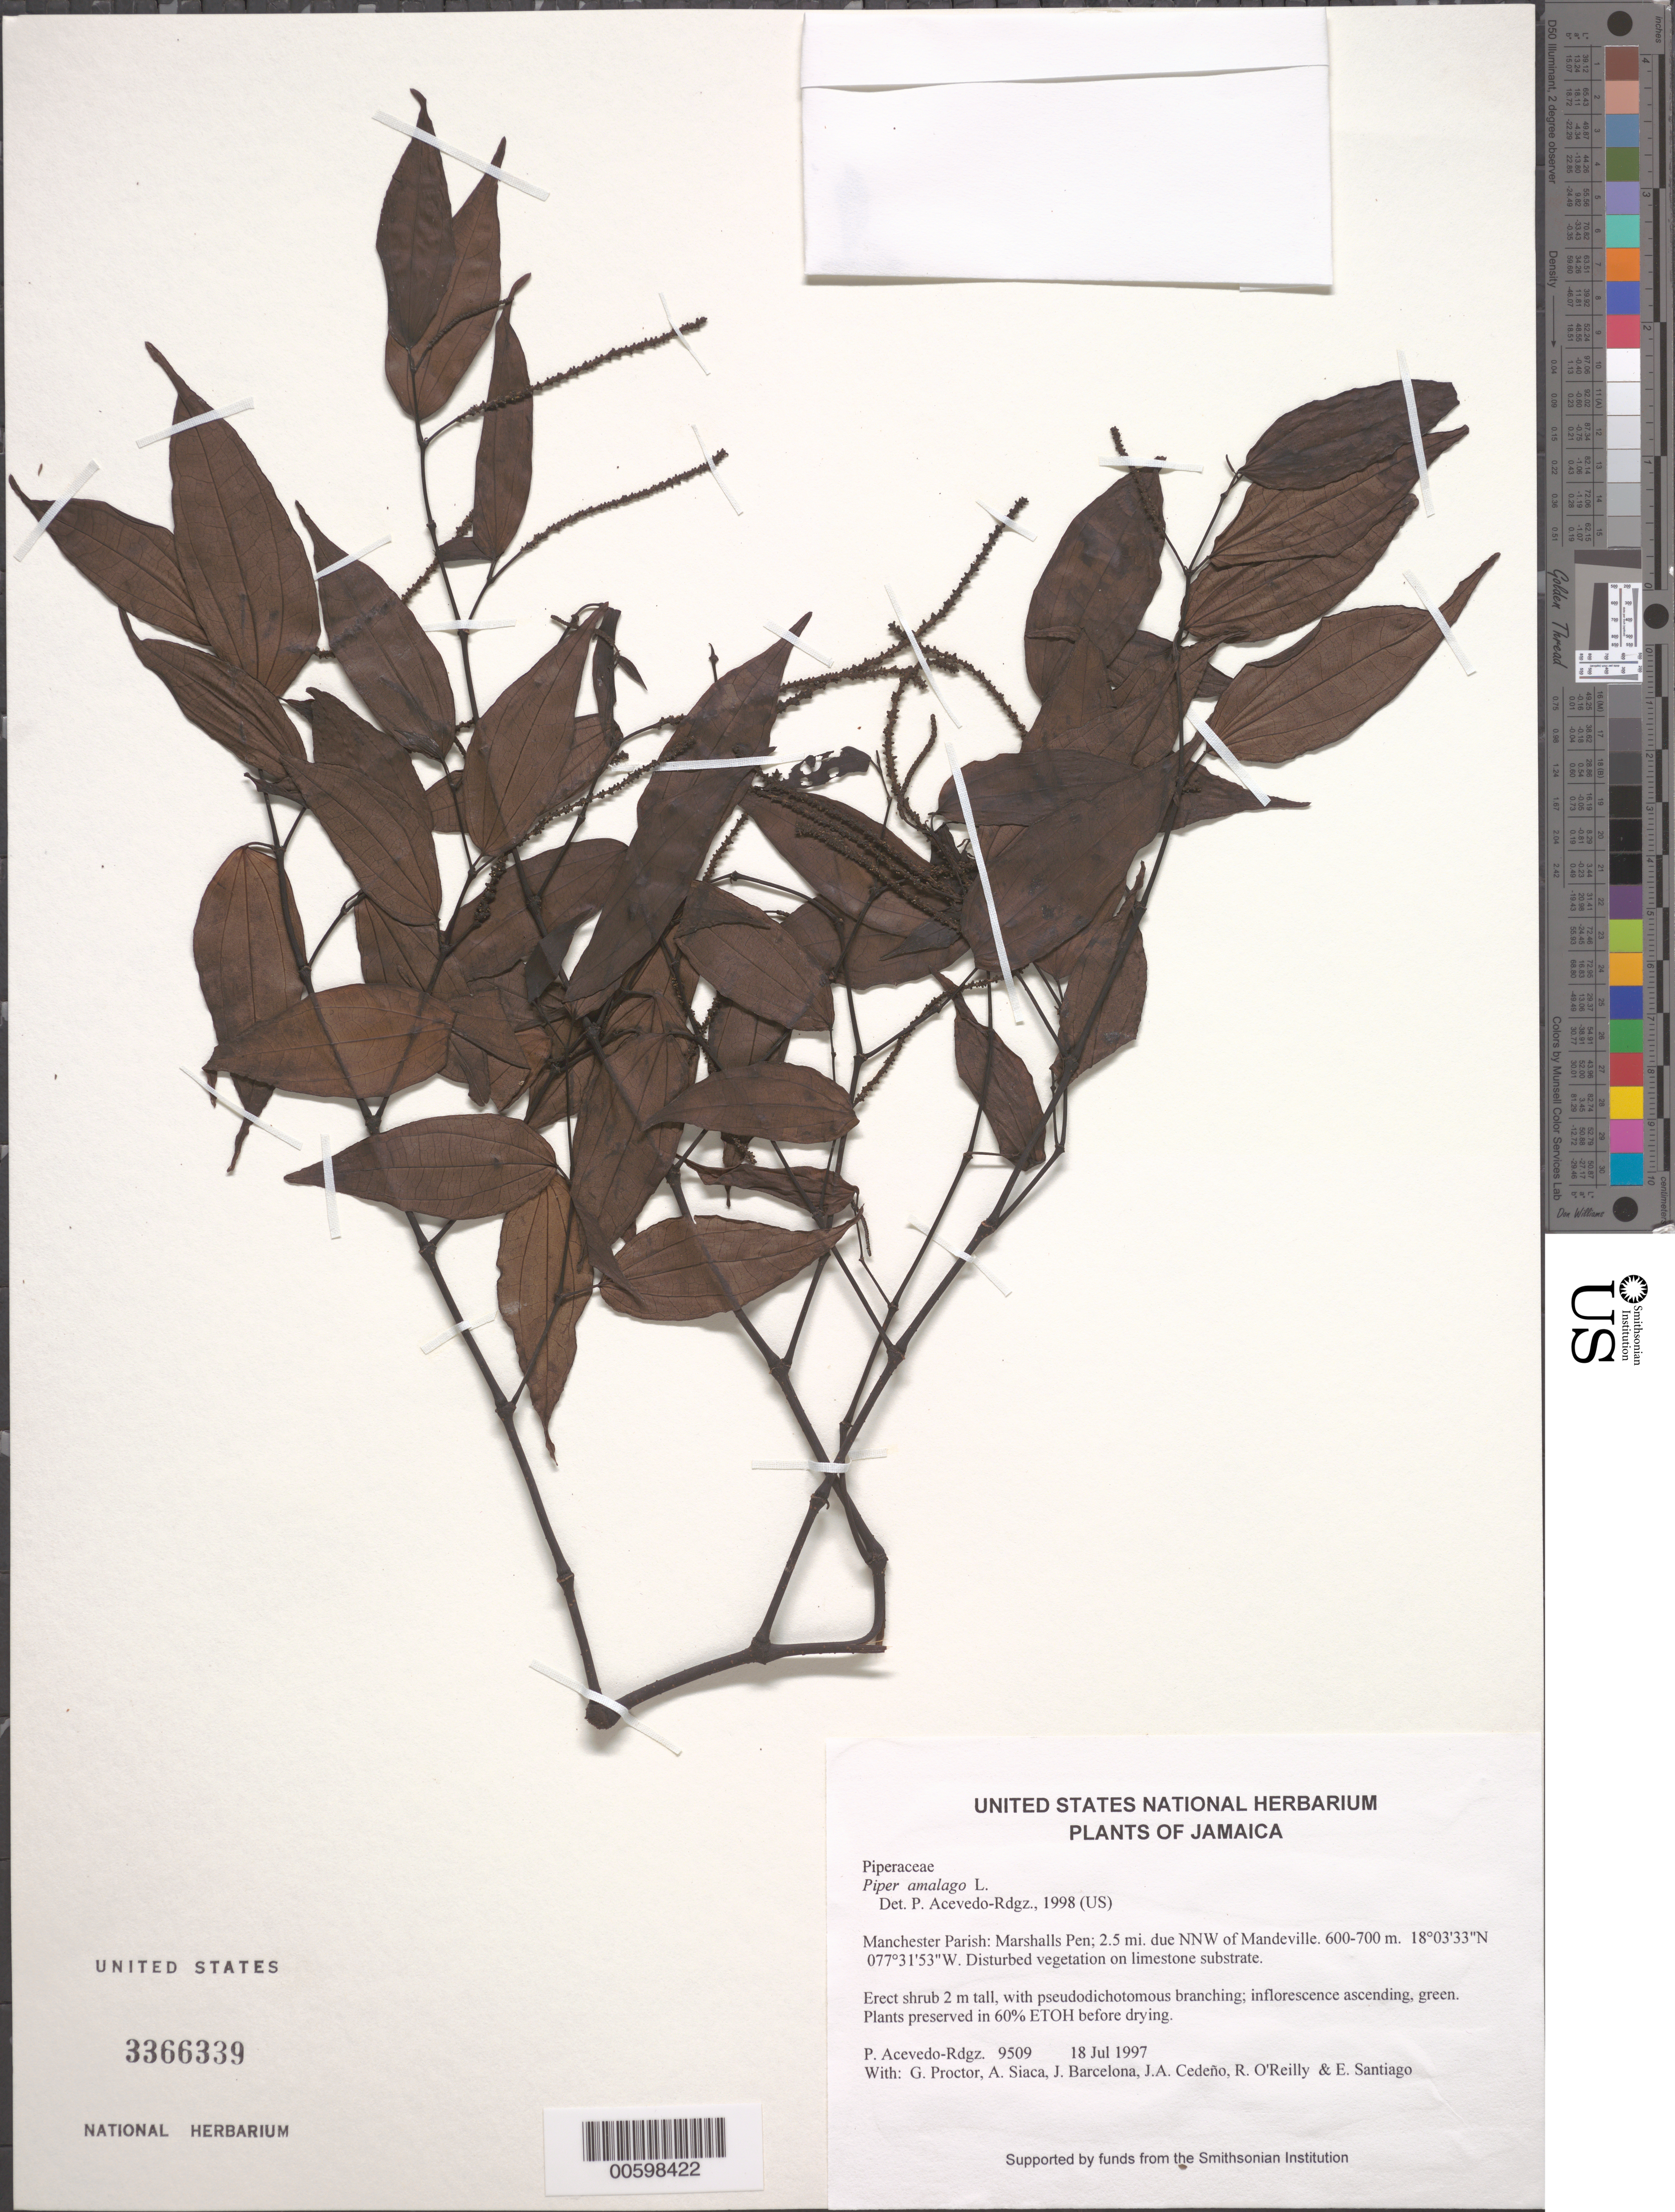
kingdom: Plantae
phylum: Tracheophyta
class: Magnoliopsida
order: Piperales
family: Piperaceae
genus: Piper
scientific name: Piper amalago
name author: L.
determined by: Acevedo-Rodríguez, P., (BOT), Smithsonian Institution - National Museum of Natural History (UNITED STATES)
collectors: P. Acevedo-Rodr., G. R. Proctor, A. Siaca, J. Barcelona, J. A. Cedeño M. & R. O'Reilly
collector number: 9509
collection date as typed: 18 Jul 1997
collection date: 1997-07-18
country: Jamaica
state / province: Manchester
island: Jamaica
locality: Manchester Parish: Marshalls Pen; 2.5 mi. due NNW of Mandeville.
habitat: Disturbed vegetation on limestone substrate.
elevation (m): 600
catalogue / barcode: US 3366339